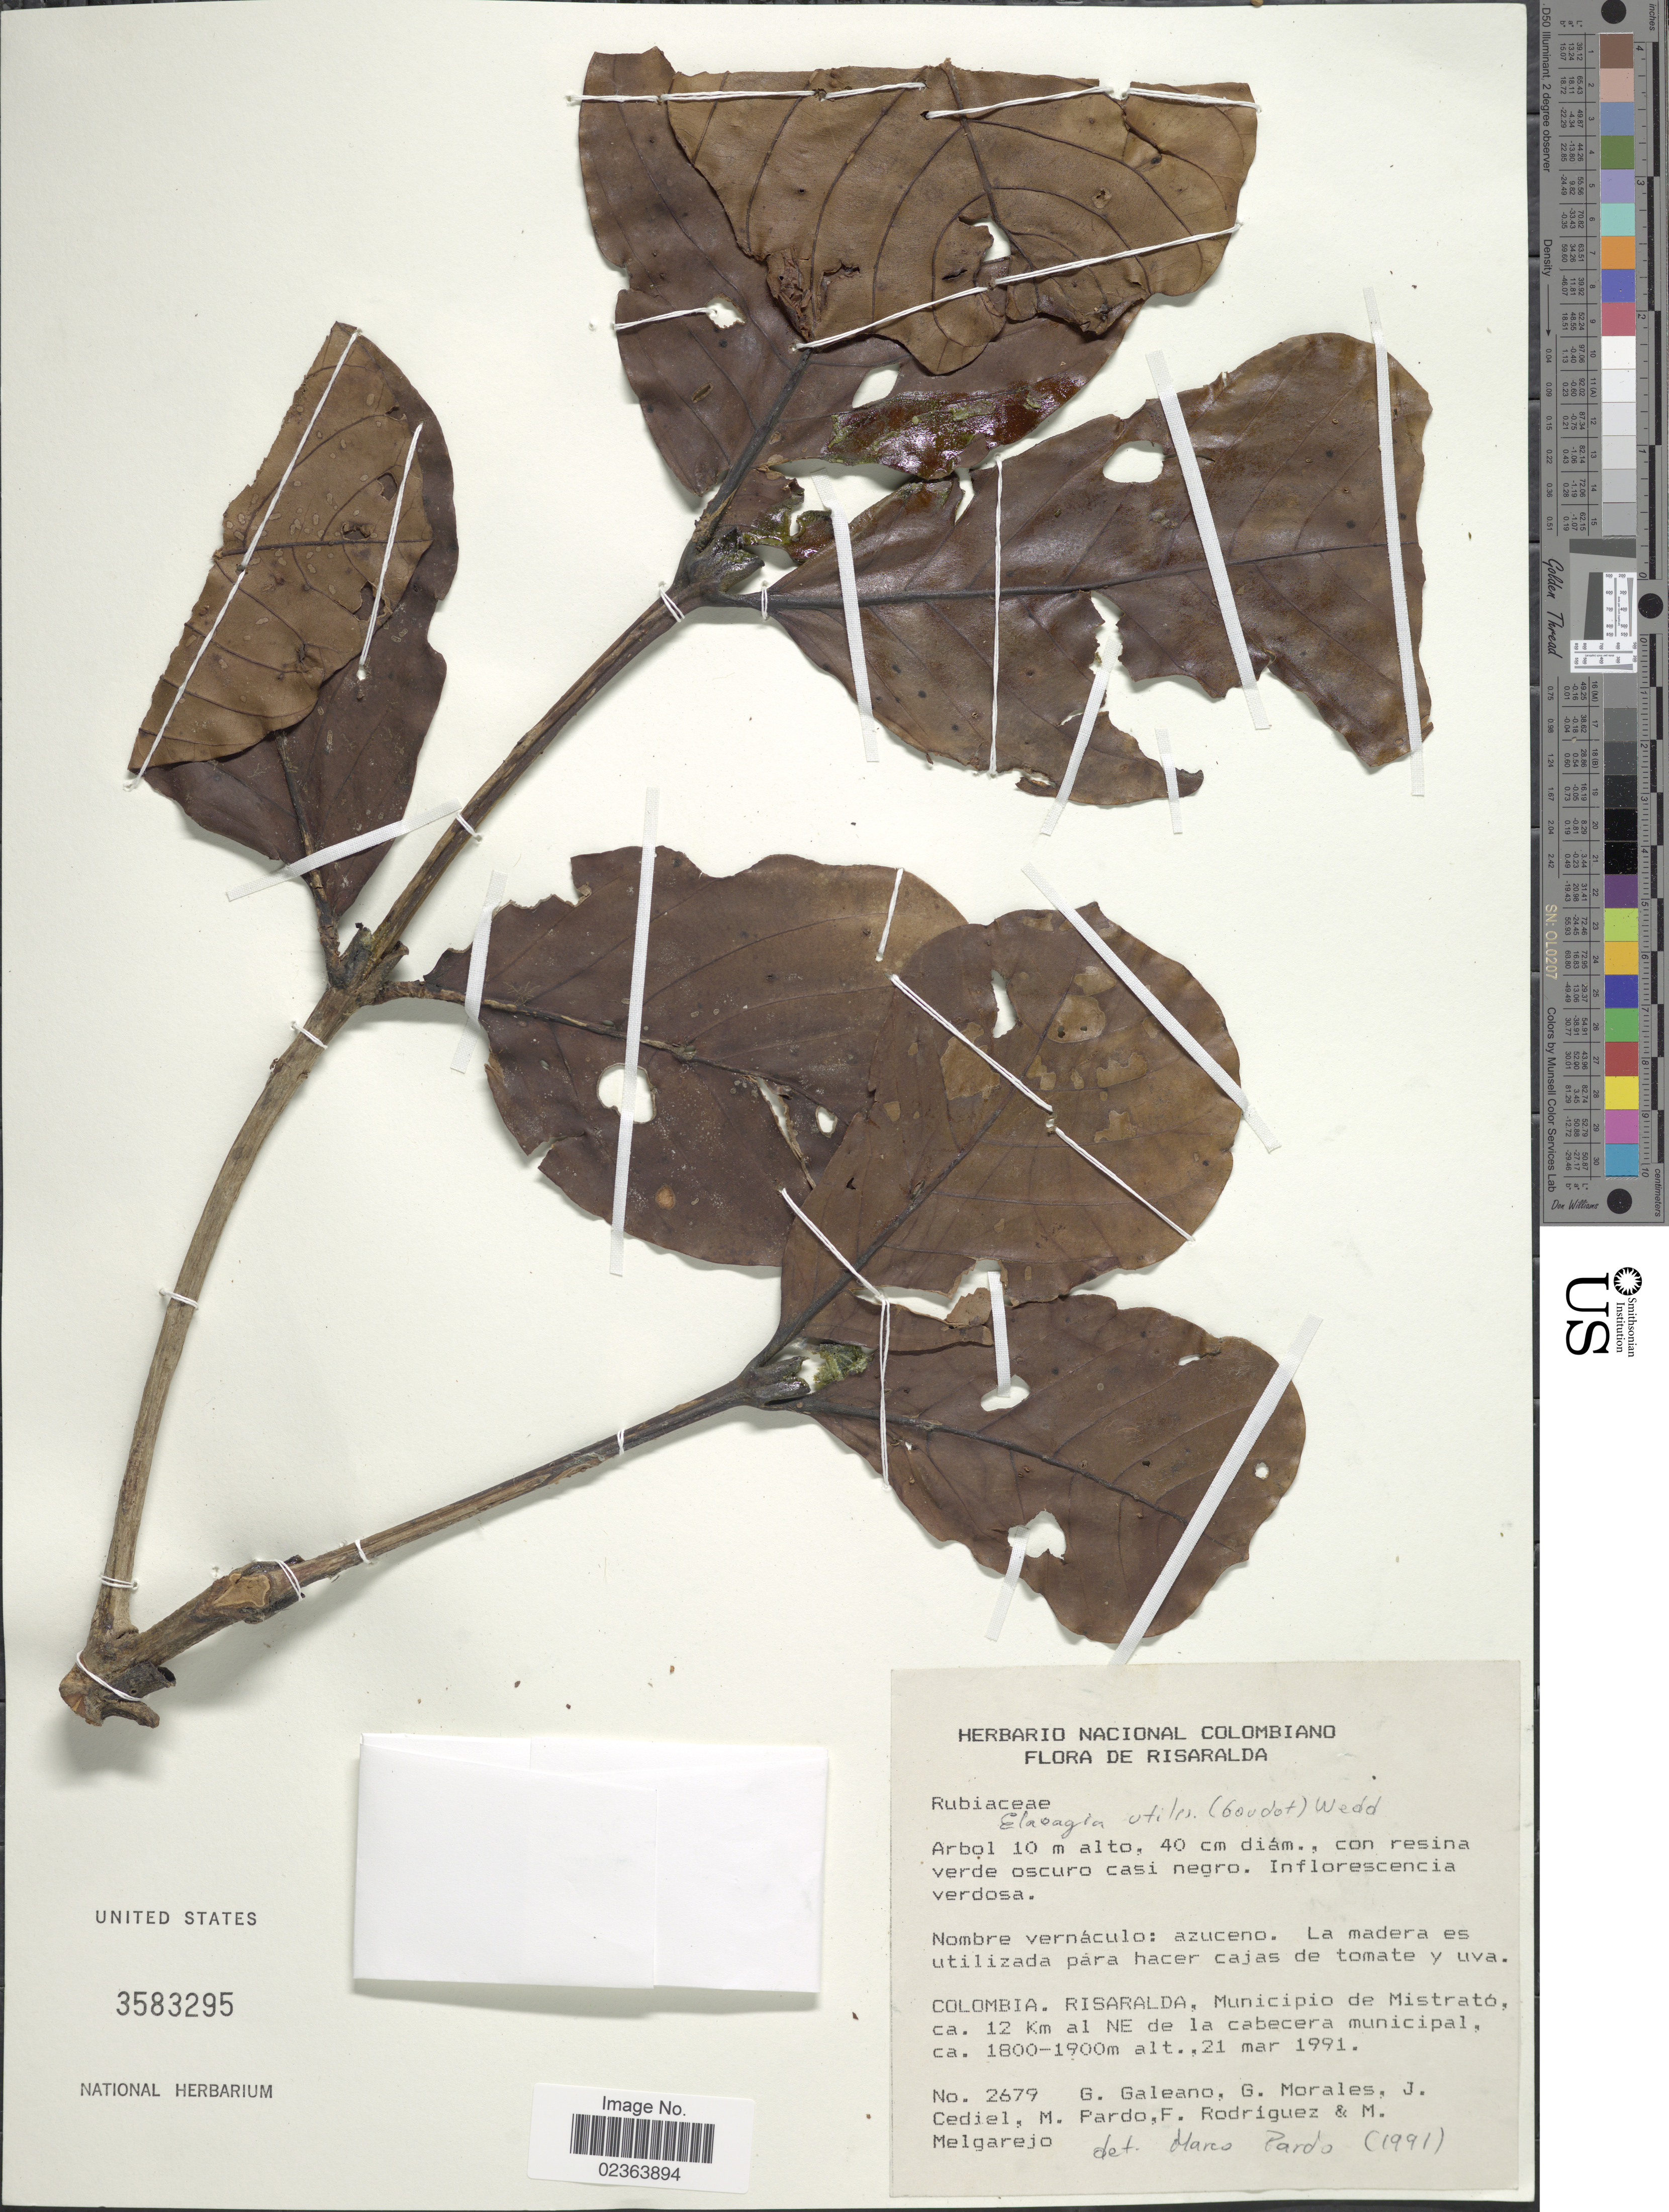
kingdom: Plantae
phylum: Tracheophyta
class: Magnoliopsida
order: Gentianales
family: Rubiaceae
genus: Elaeagia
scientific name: Elaeagia utilis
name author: (Goudot) Wedd.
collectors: G. A. Galeano, G. Morales, J. Cediel, M. Pardo & et al.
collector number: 2679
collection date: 1991-03-21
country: Colombia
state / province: Risaralda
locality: Colombia, Risaralda, Municipio de Mistrado 12 Km al NE de la cabecera municipal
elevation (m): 1800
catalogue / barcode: US 3583295